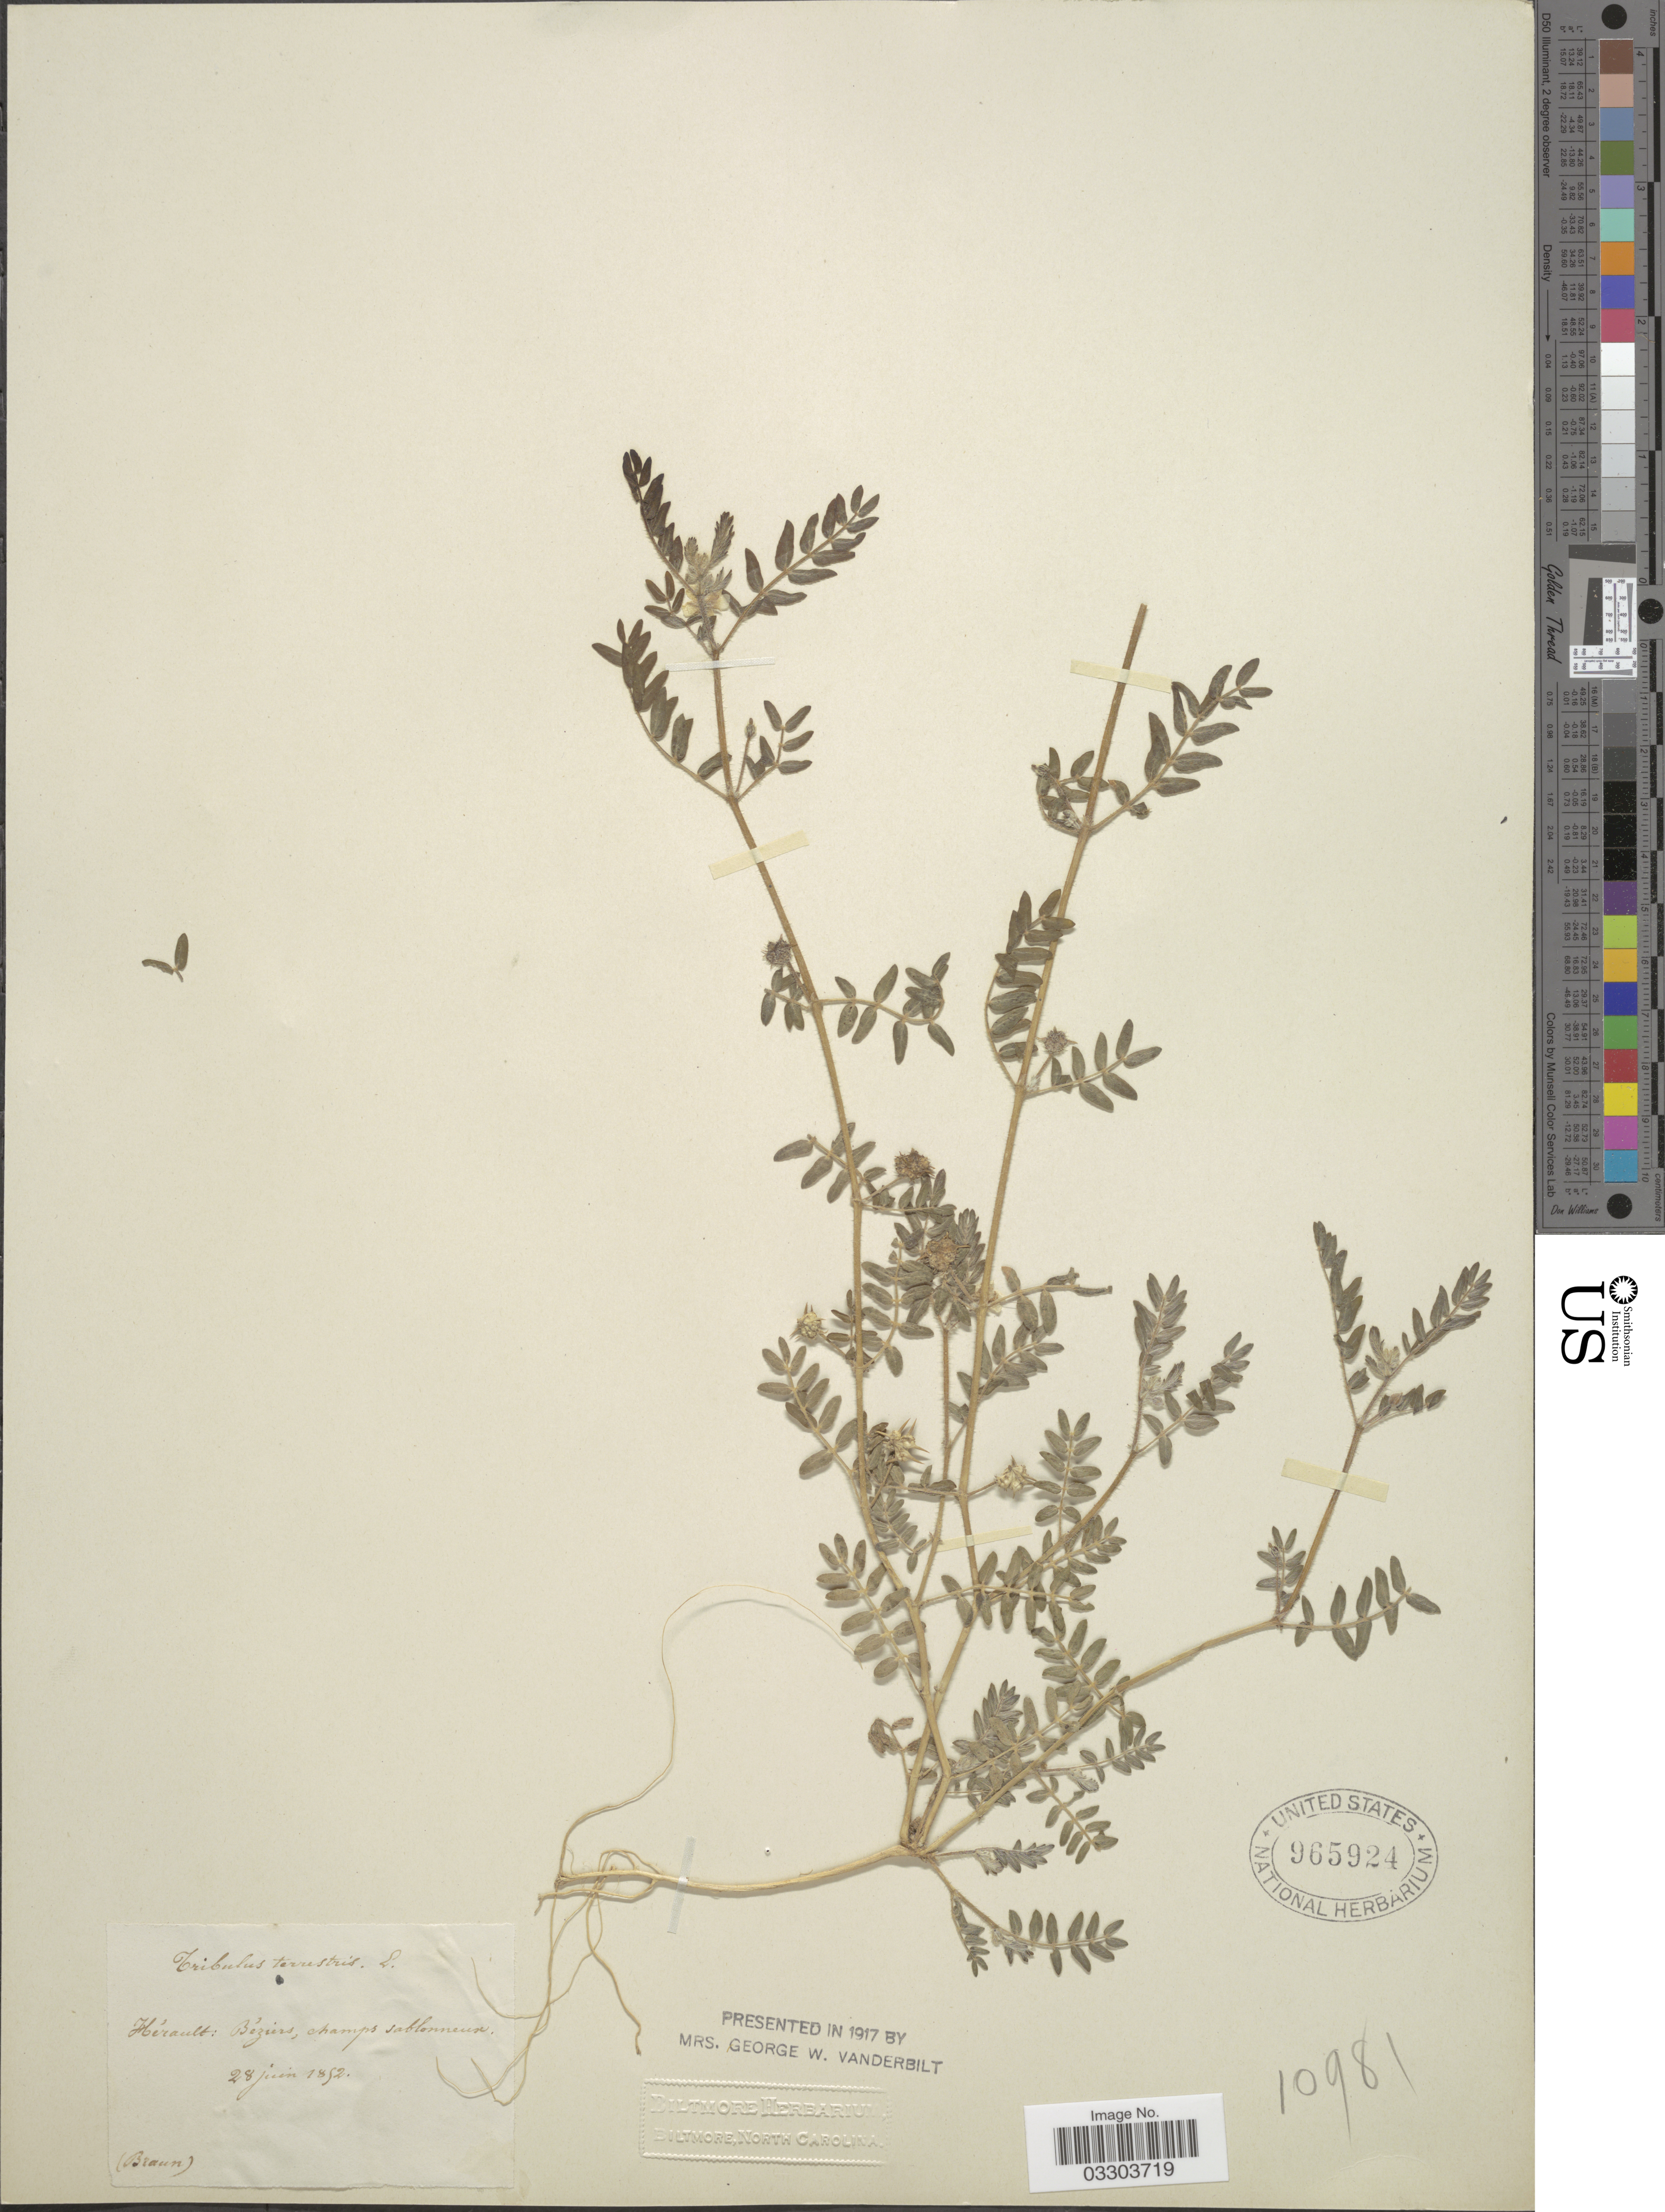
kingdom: Plantae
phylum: Tracheophyta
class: Magnoliopsida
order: Zygophyllales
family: Zygophyllaceae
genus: Tribulus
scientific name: Tribulus terrestris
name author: L.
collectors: Braun, --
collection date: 1852-06-28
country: France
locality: Hérault: Béziers.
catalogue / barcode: US 965924